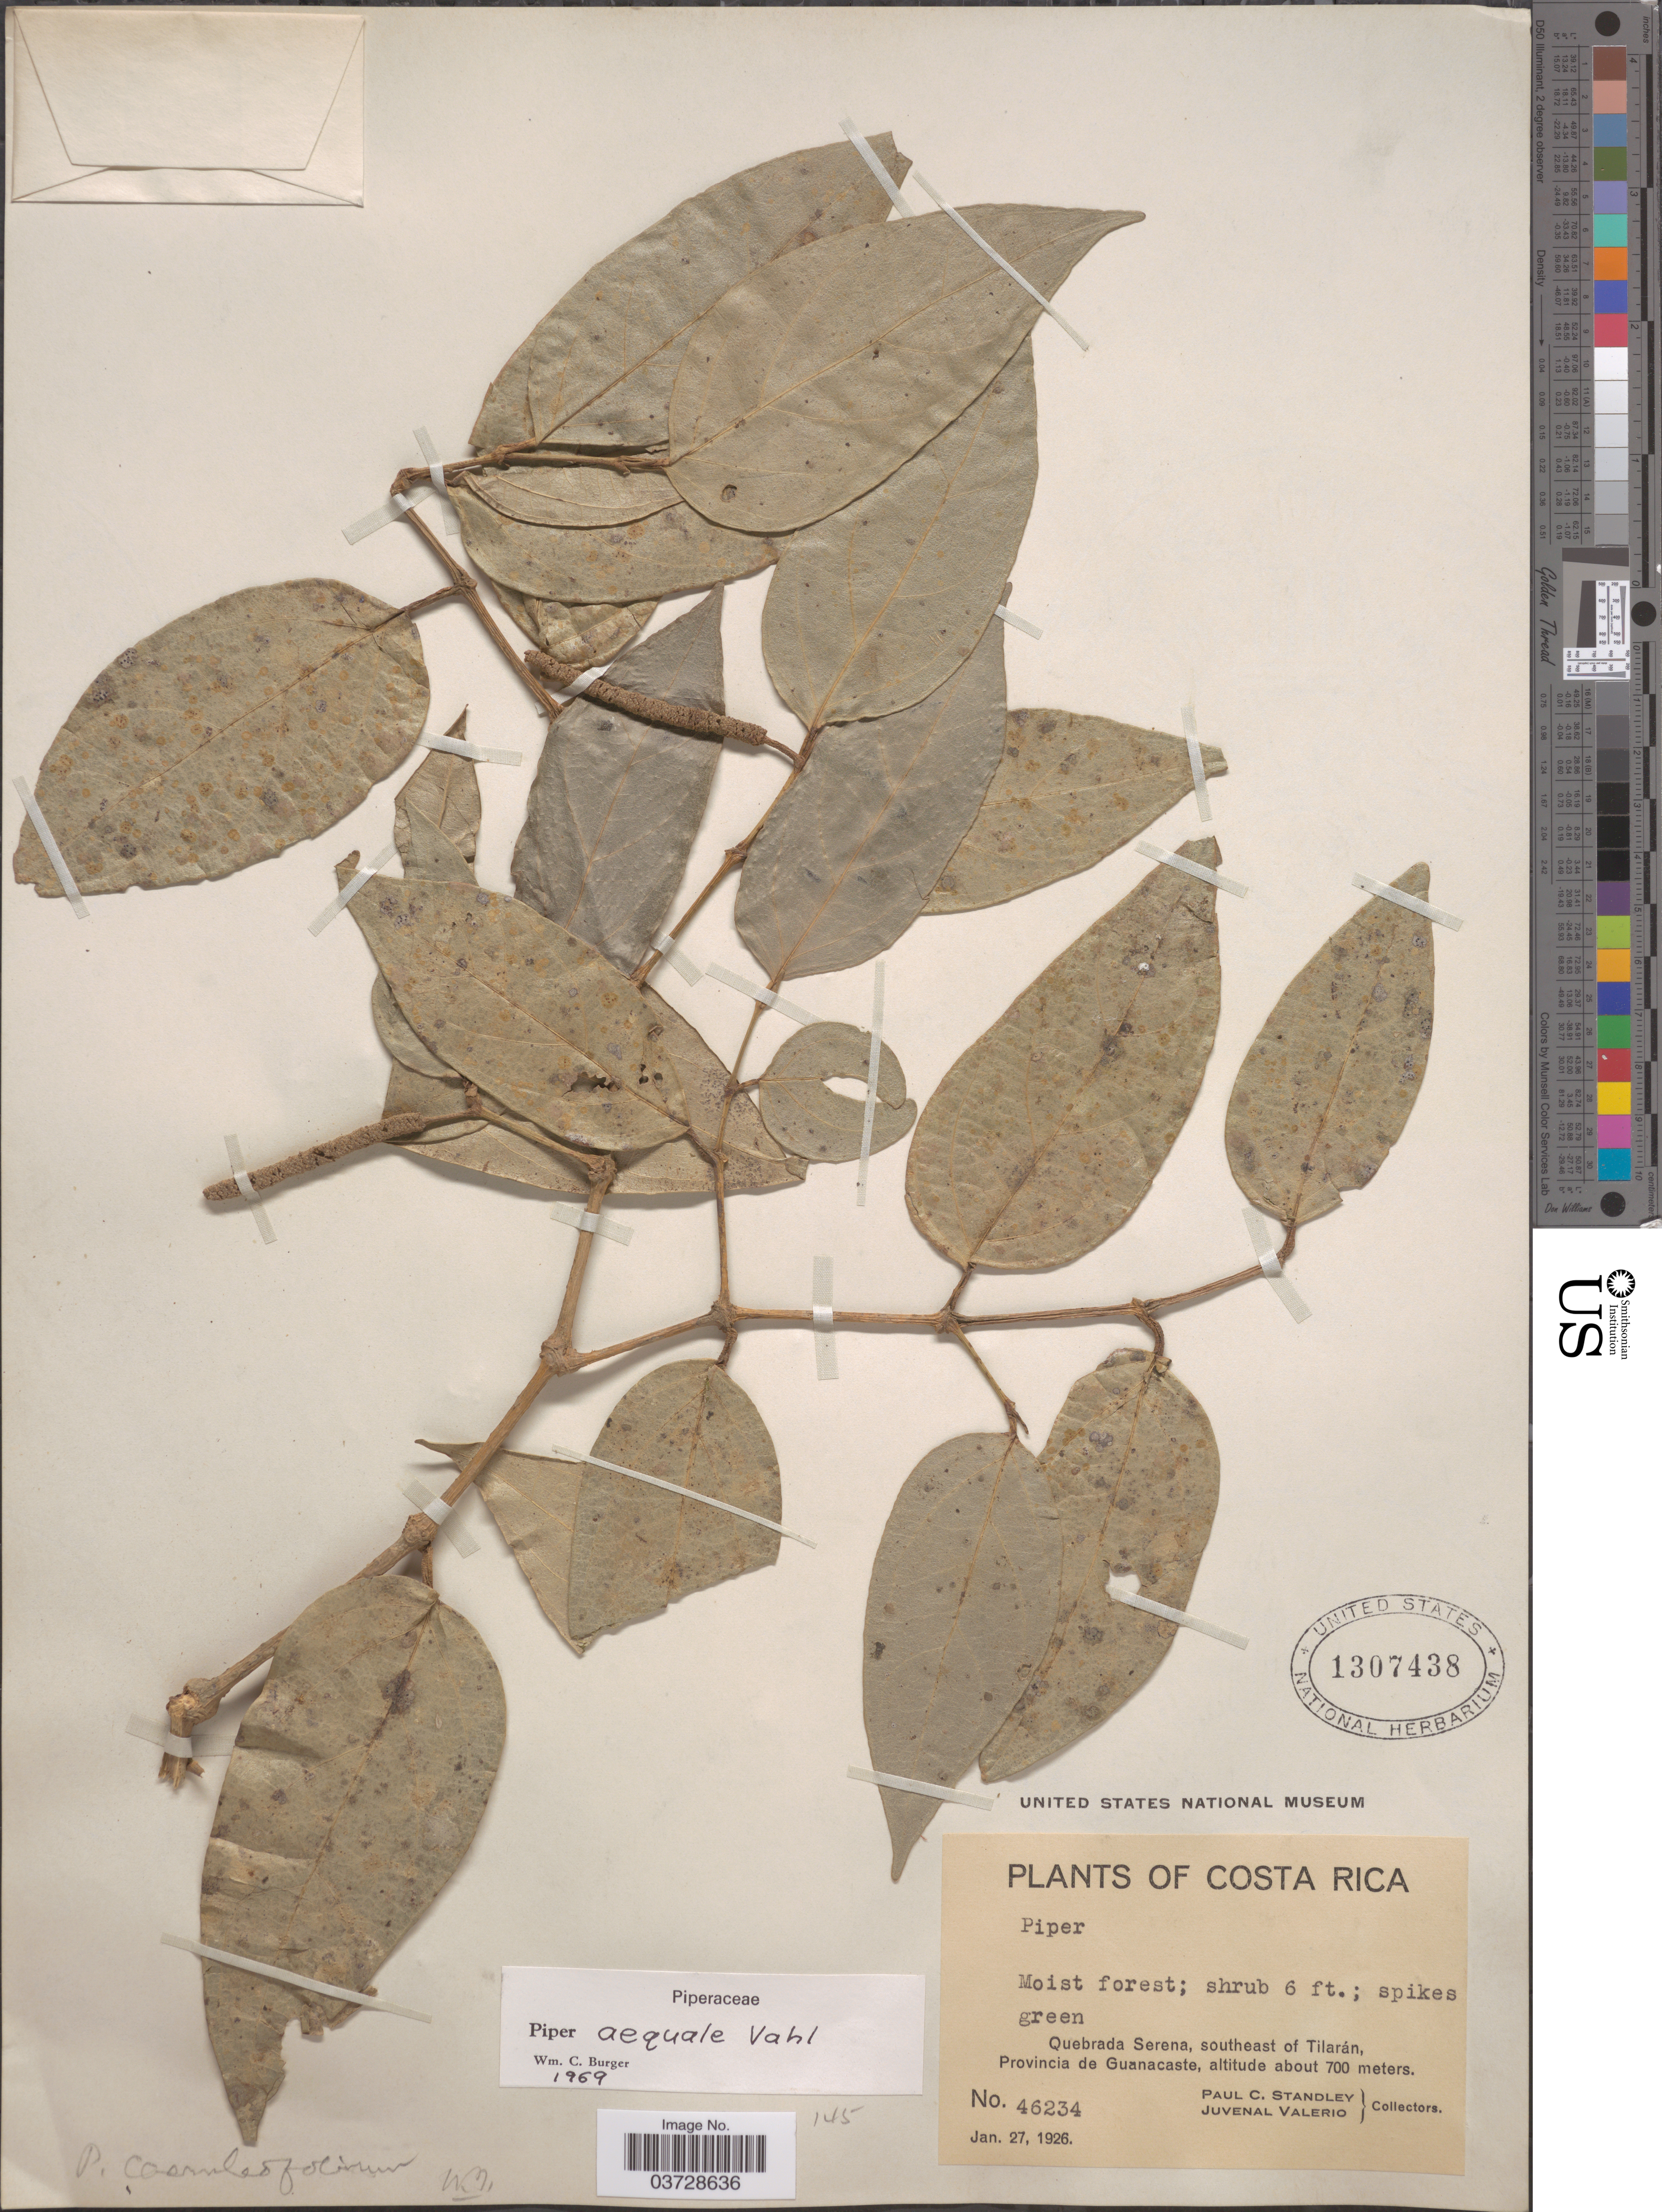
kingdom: Plantae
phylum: Tracheophyta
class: Magnoliopsida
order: Piperales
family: Piperaceae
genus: Piper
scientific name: Piper aequale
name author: Vahl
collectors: P. C. Standley & J. Valerio R.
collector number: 46234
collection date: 1926-01-27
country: Costa Rica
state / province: Guanacaste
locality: Quebrada Serena, southeast of Tilarán.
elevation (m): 700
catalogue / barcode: US 1307438